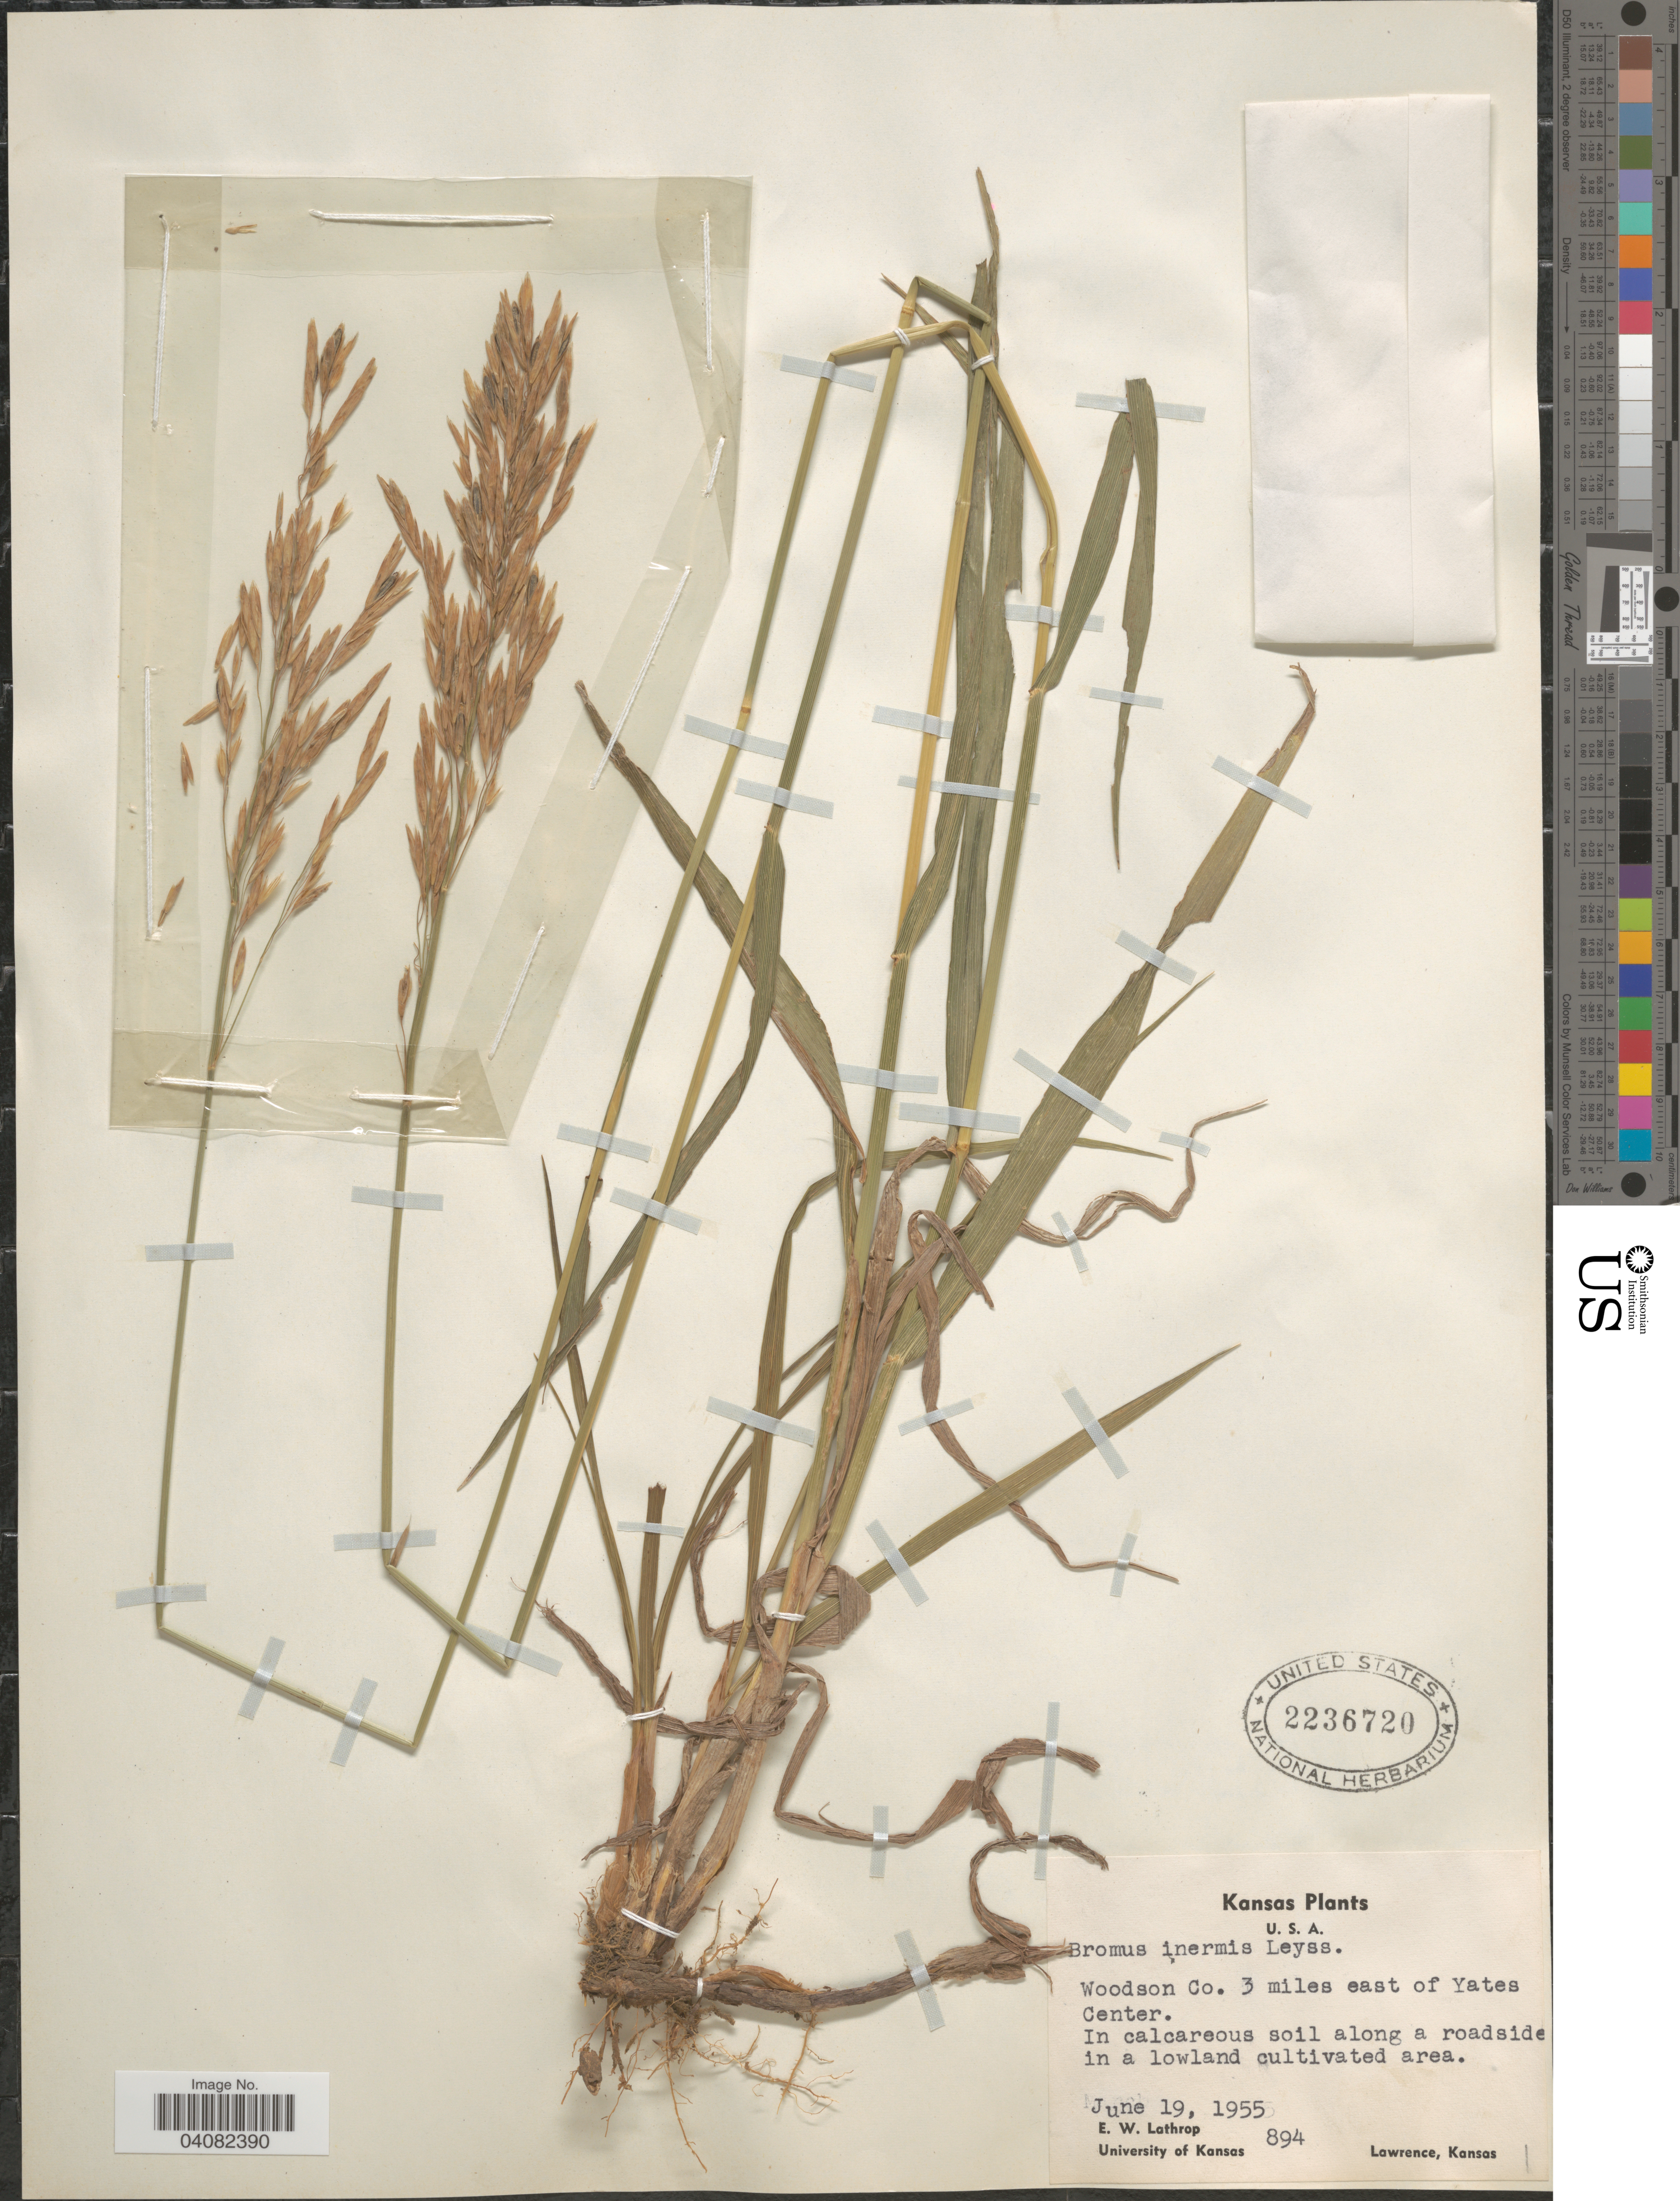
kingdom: Plantae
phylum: Tracheophyta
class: Liliopsida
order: Poales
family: Poaceae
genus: Bromus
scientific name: Bromus inermis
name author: Leyss.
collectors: E. W. Lathrop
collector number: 894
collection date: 1955-06-19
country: United States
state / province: Kansas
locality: Woodson Co. 3 miles east of Yates Center. In calcareous soil along a roadside in a lowland cultivated area.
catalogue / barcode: US 2236720